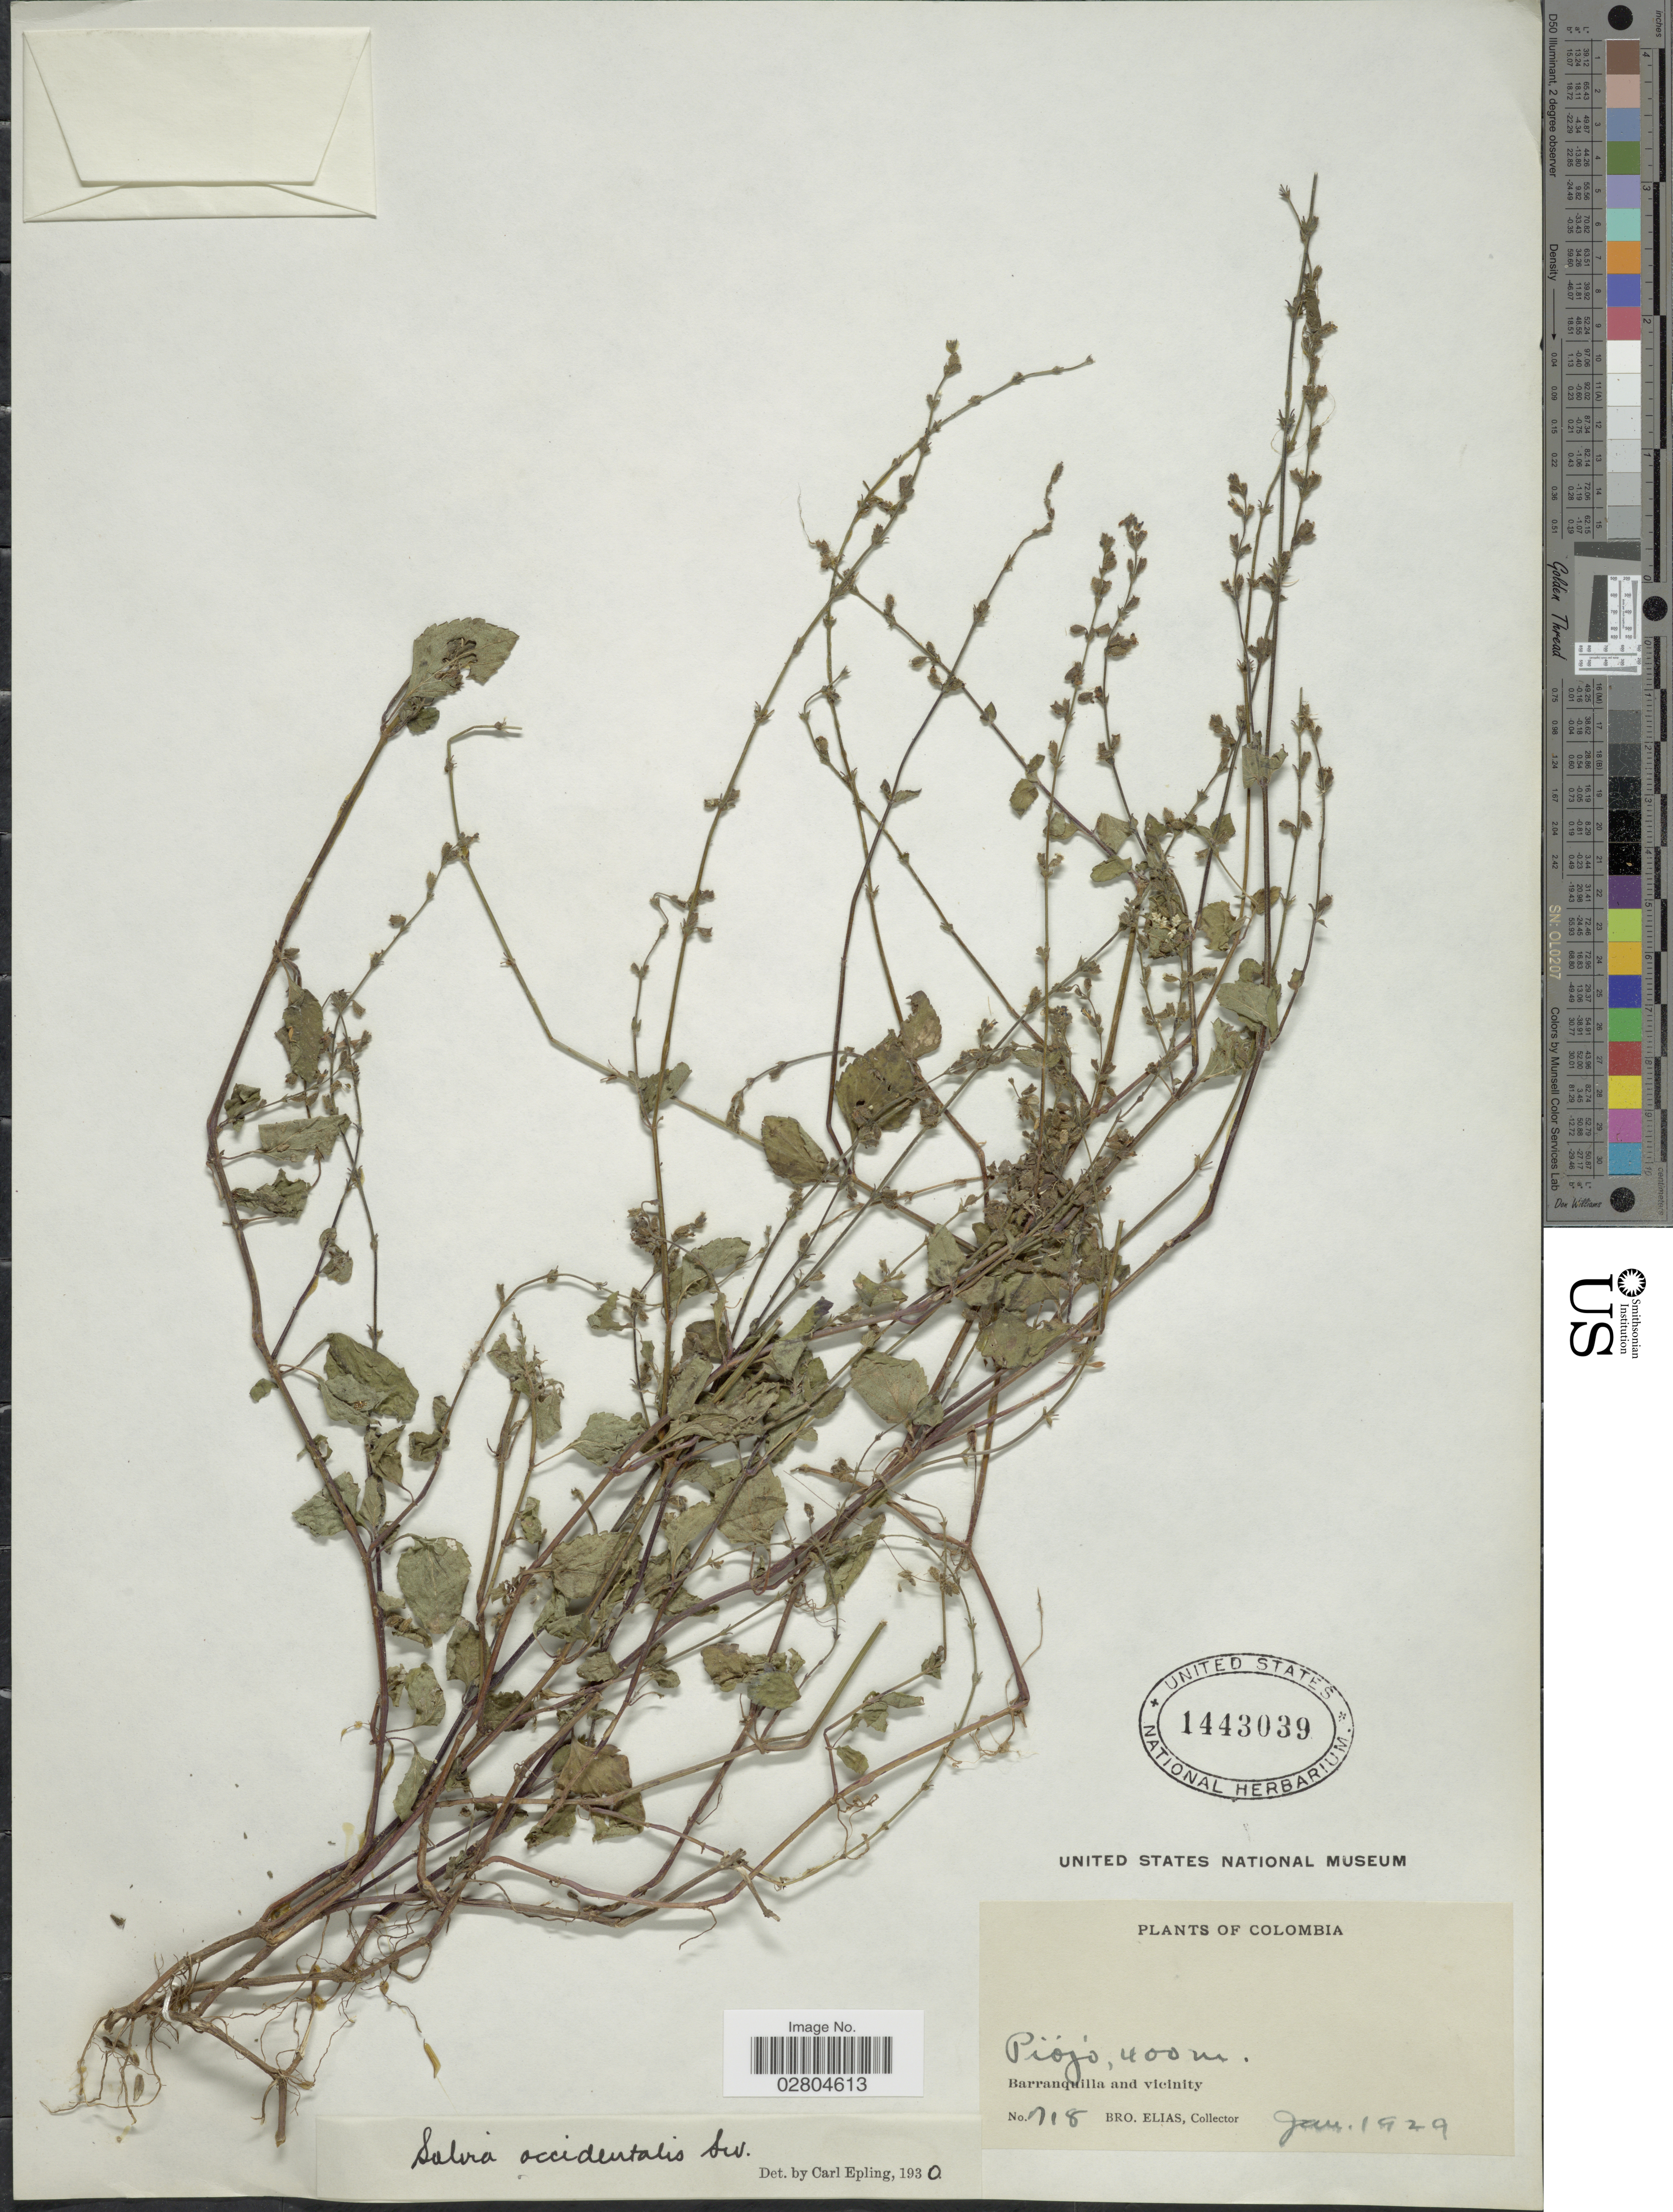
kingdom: Plantae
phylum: Tracheophyta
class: Magnoliopsida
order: Lamiales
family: Lamiaceae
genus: Salvia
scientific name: Salvia occidentalis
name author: Sw.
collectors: Bro. Elias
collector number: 718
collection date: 1929-01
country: Colombia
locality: Piójo. Baranquilla and vicinity.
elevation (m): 400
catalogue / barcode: US 1443039